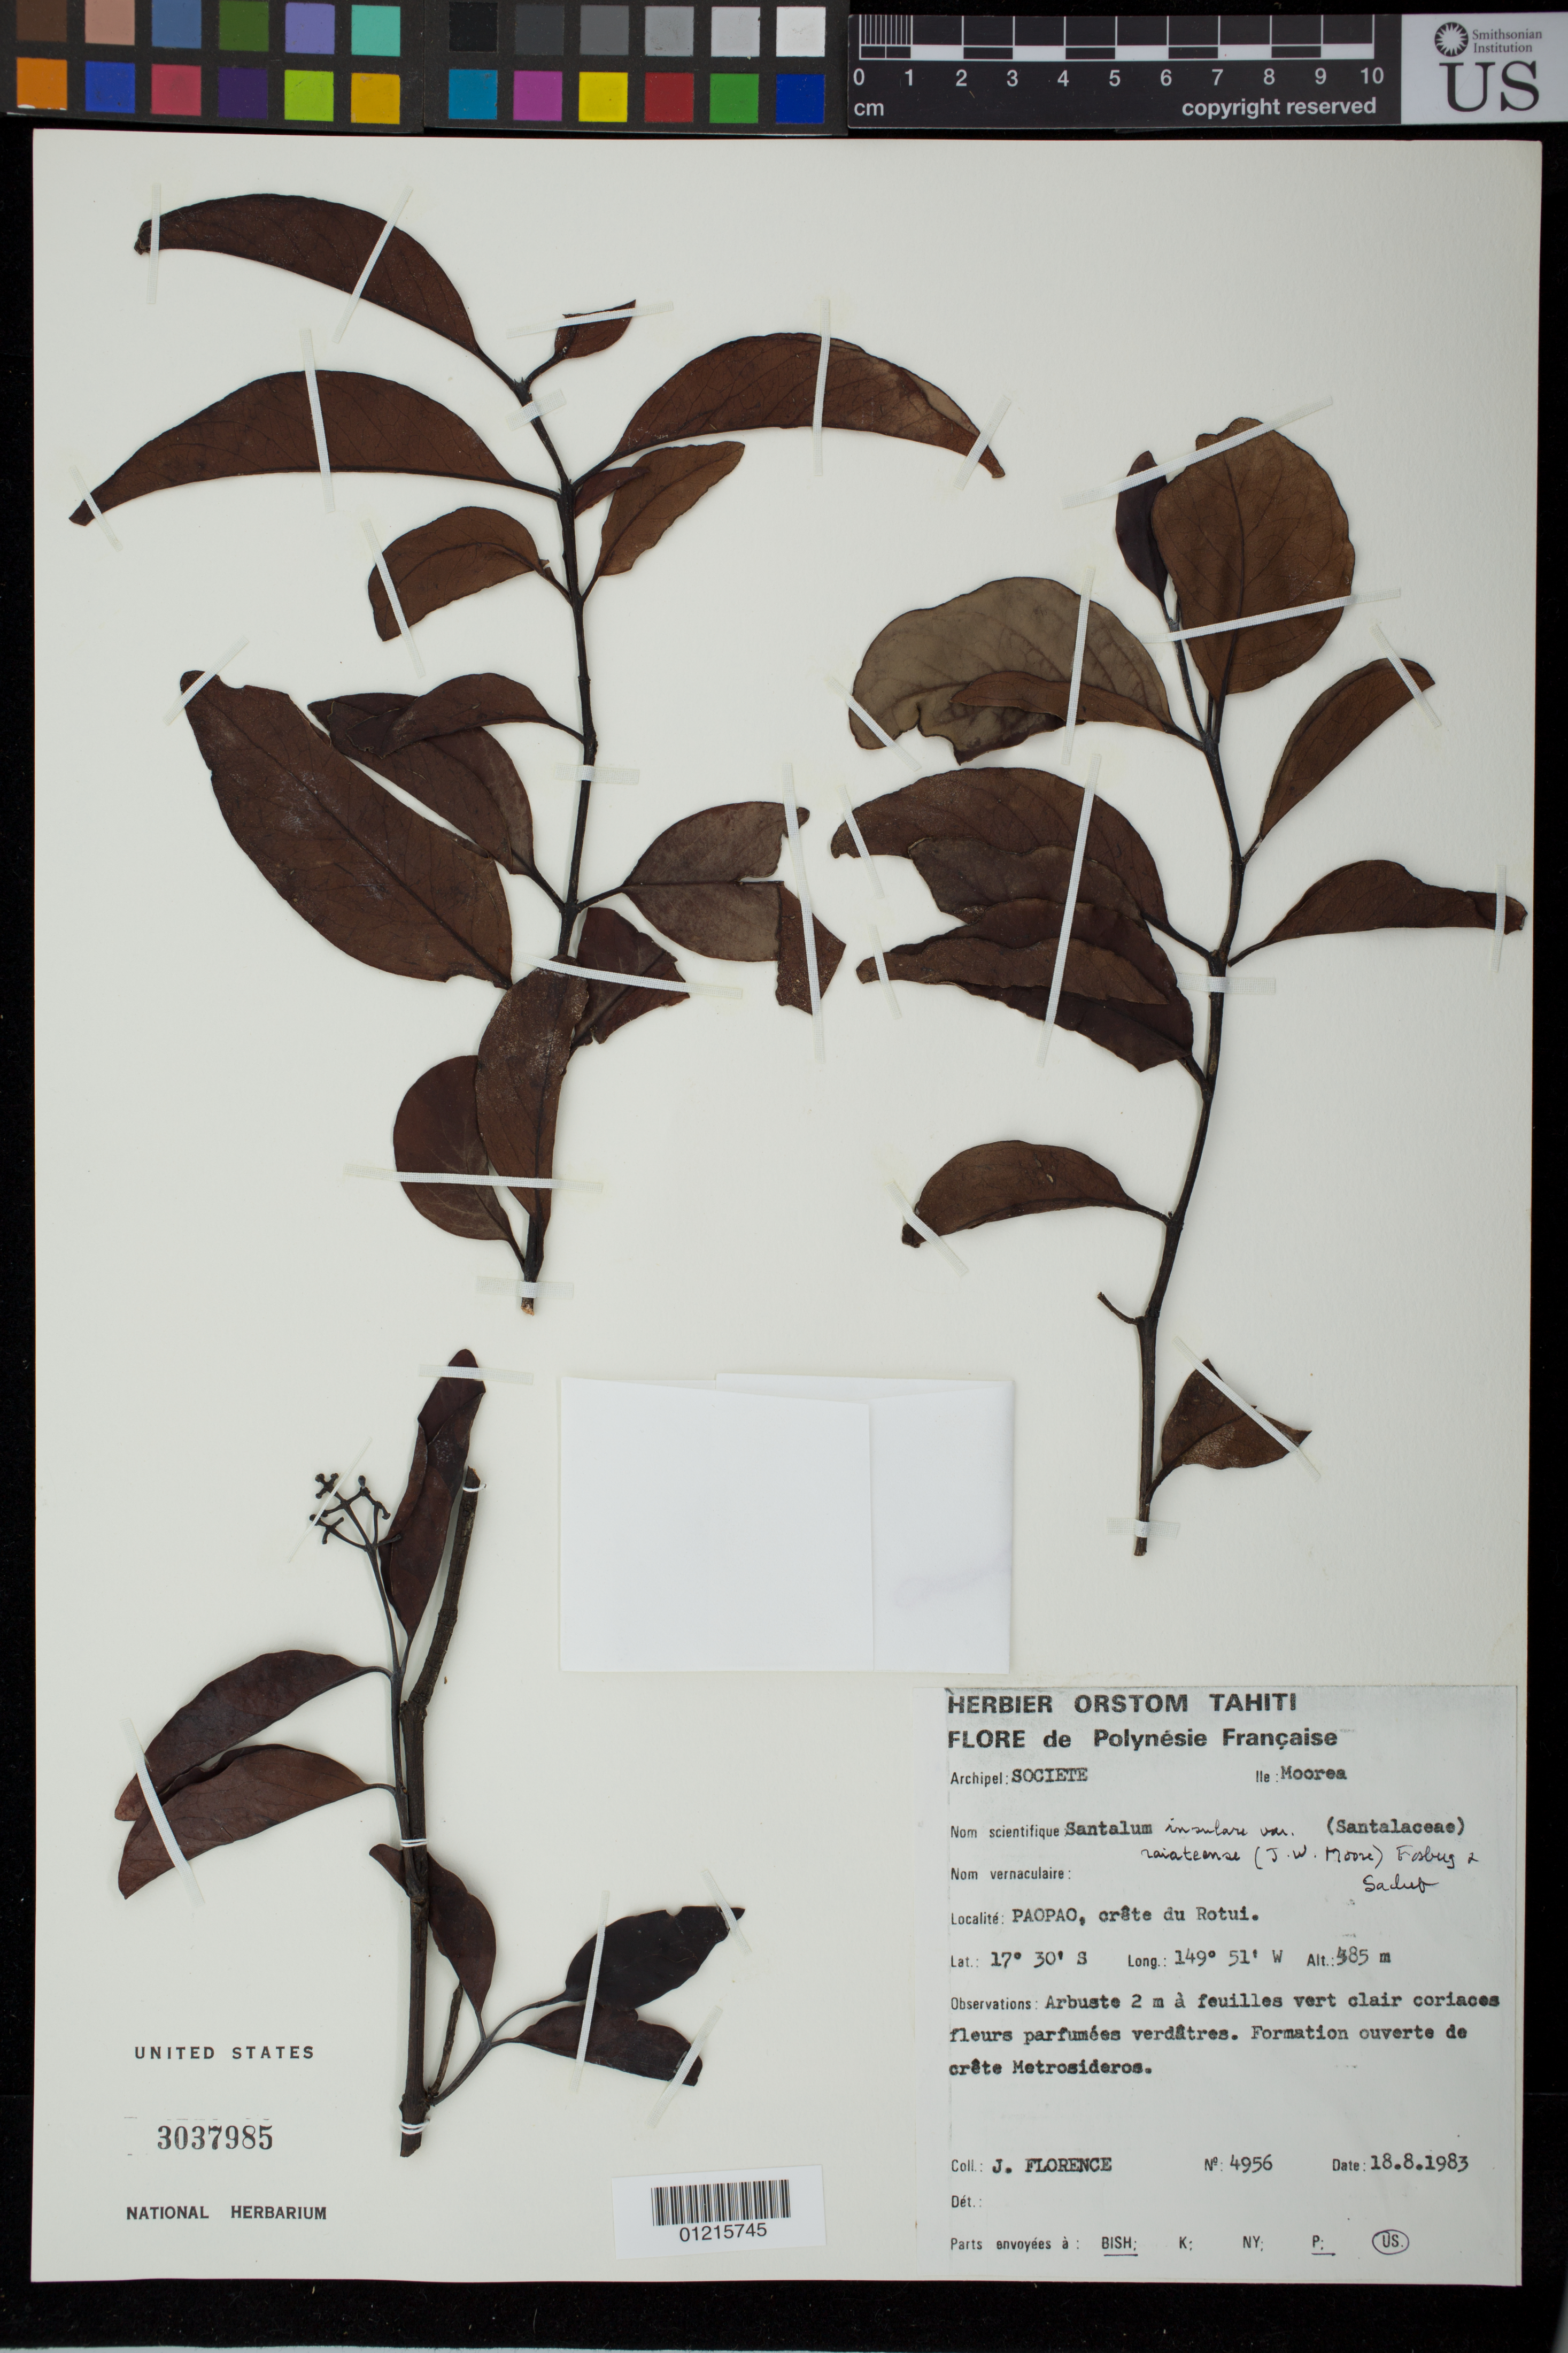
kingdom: Plantae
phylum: Tracheophyta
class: Magnoliopsida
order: Santalales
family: Santalaceae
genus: Santalum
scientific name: Santalum insulare var. raiateense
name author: (J.W. Moore) Fosberg & Sachet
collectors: J. Florence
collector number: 4956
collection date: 1983-08-18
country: French Polynesia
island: Moorea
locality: Paopao, crète du rotui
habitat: Formation ouverte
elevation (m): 485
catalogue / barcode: US 3037985